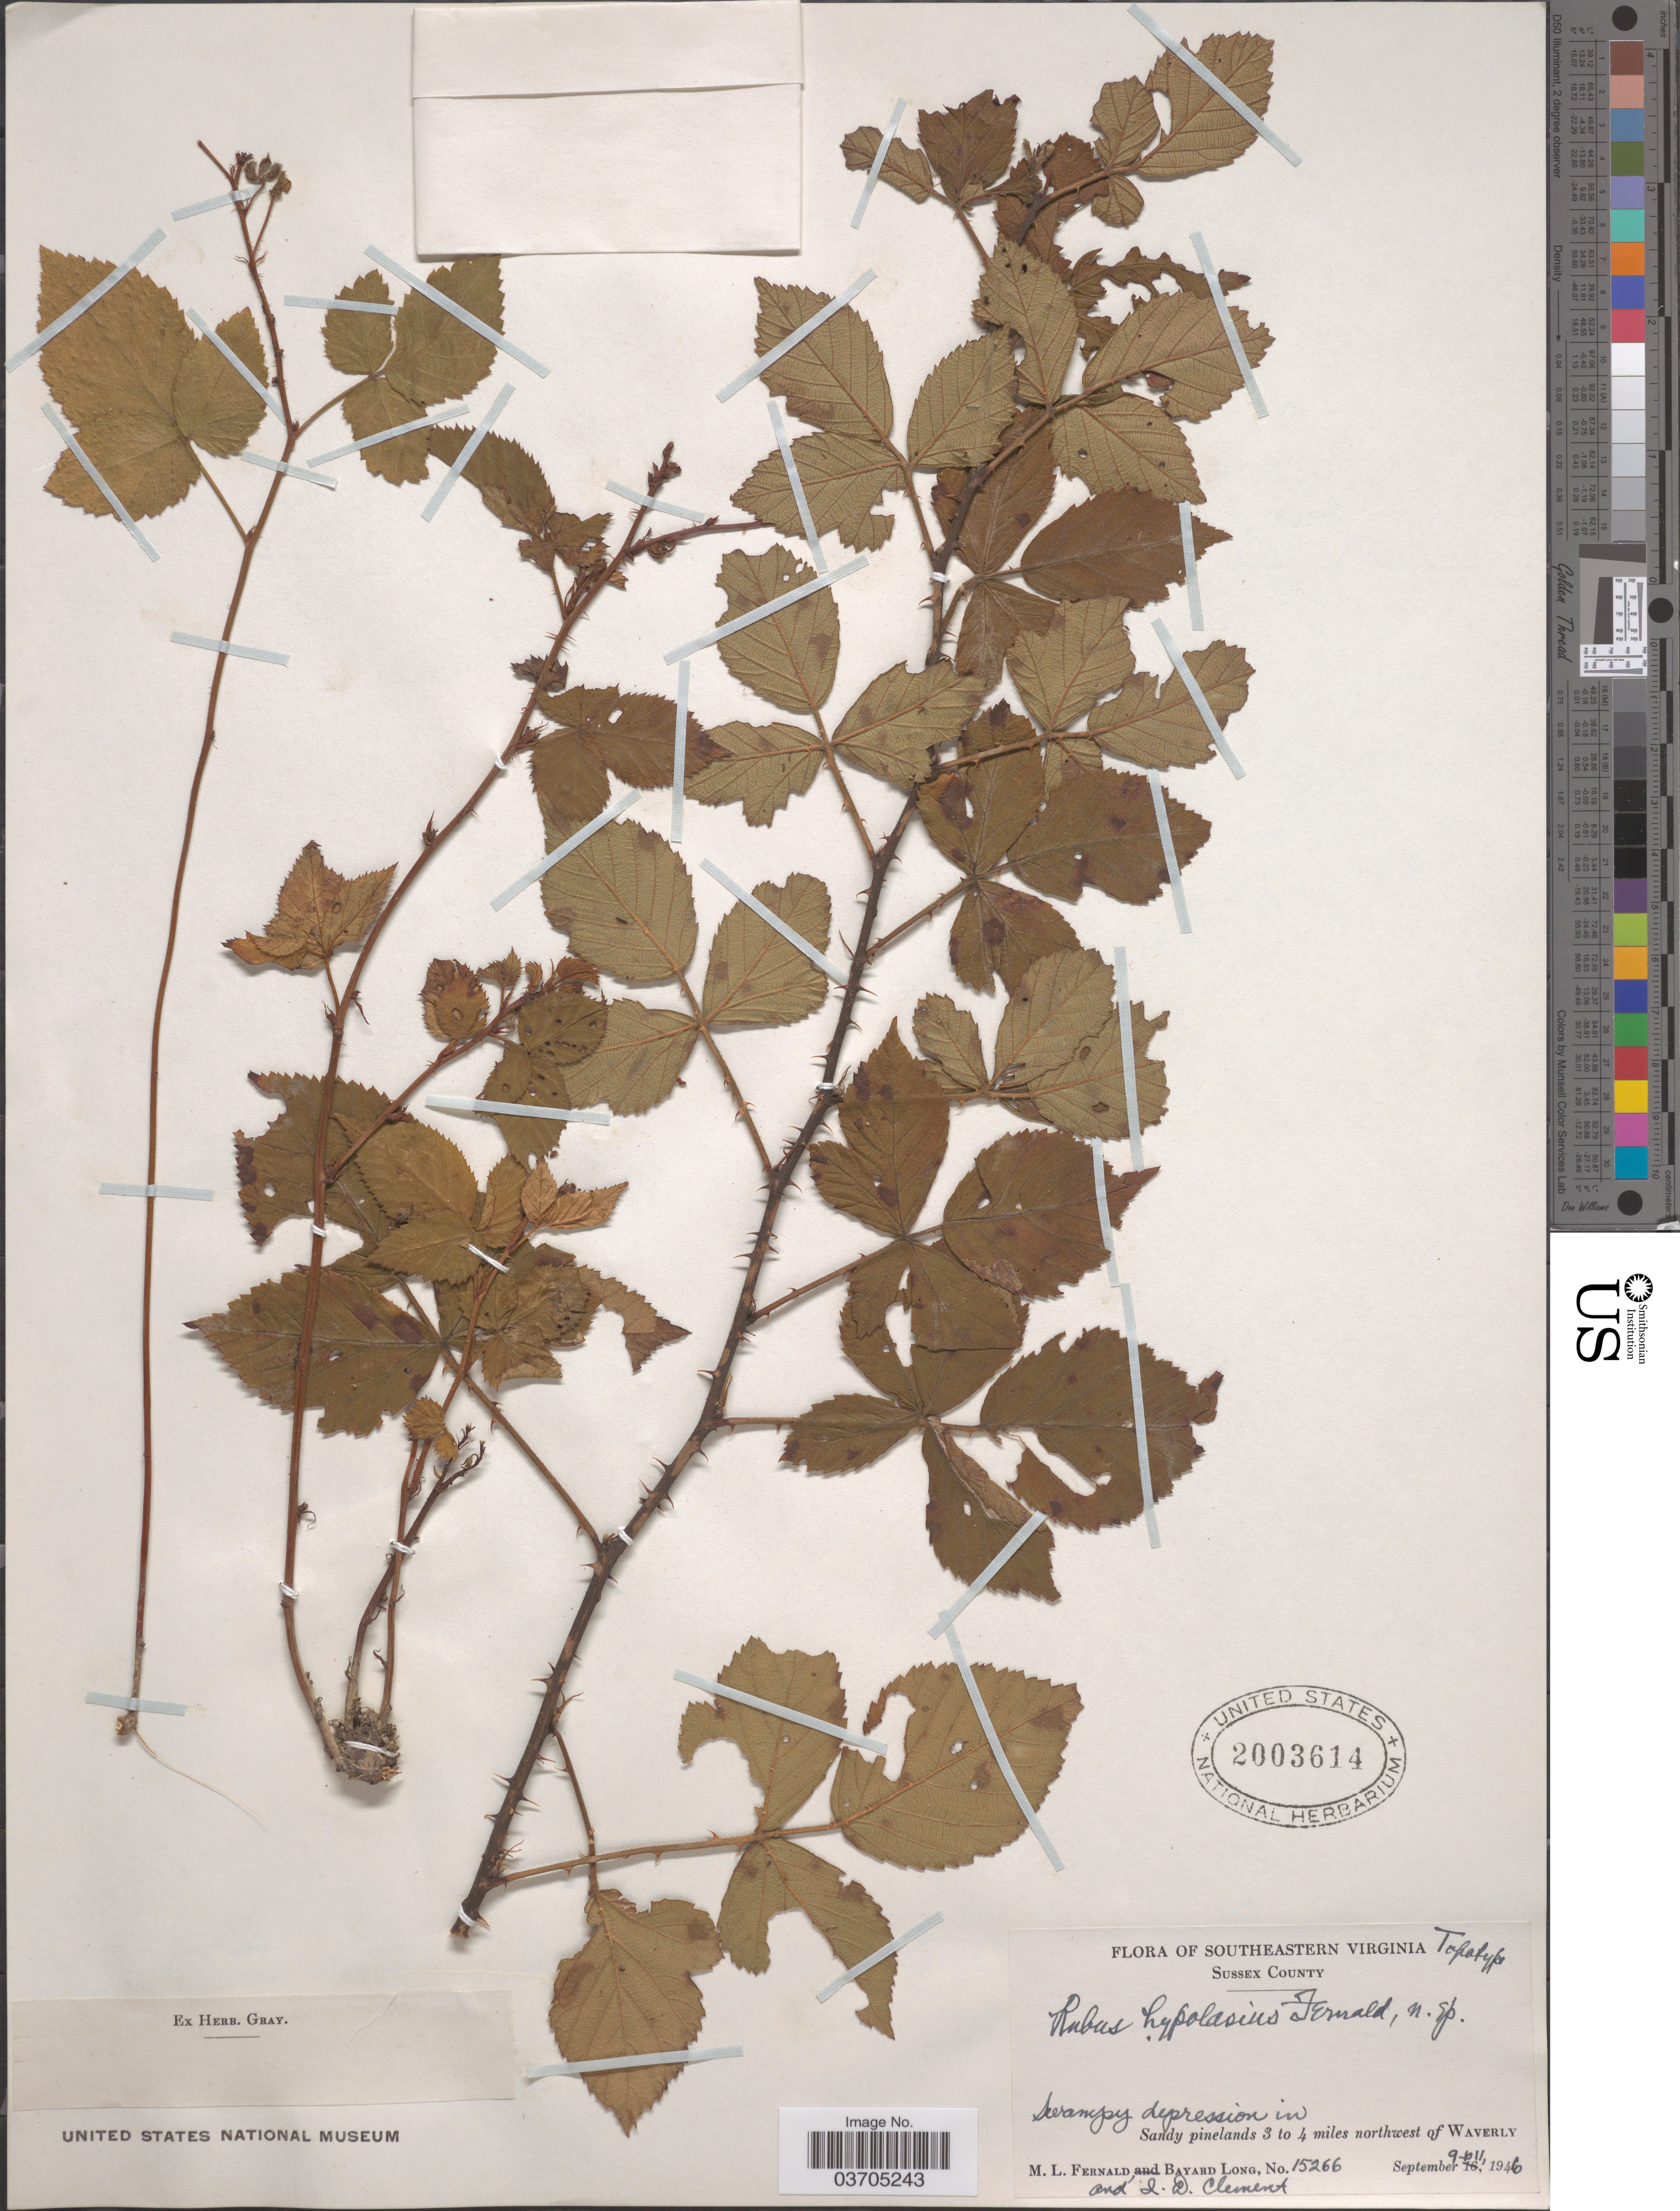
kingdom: Plantae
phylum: Tracheophyta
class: Magnoliopsida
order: Rosales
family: Rosaceae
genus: Rubus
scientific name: Rubus hypolasius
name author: Fernald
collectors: M. L. Fernald, B. Long & I. Clement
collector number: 15266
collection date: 1946-09-09/1946-09-11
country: United States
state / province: Virginia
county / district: Sussex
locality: Southeastern Virginia. Sussex County. Sandy pinelands 3 to 4 miles northwest of Waverly.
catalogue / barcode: US 2003614